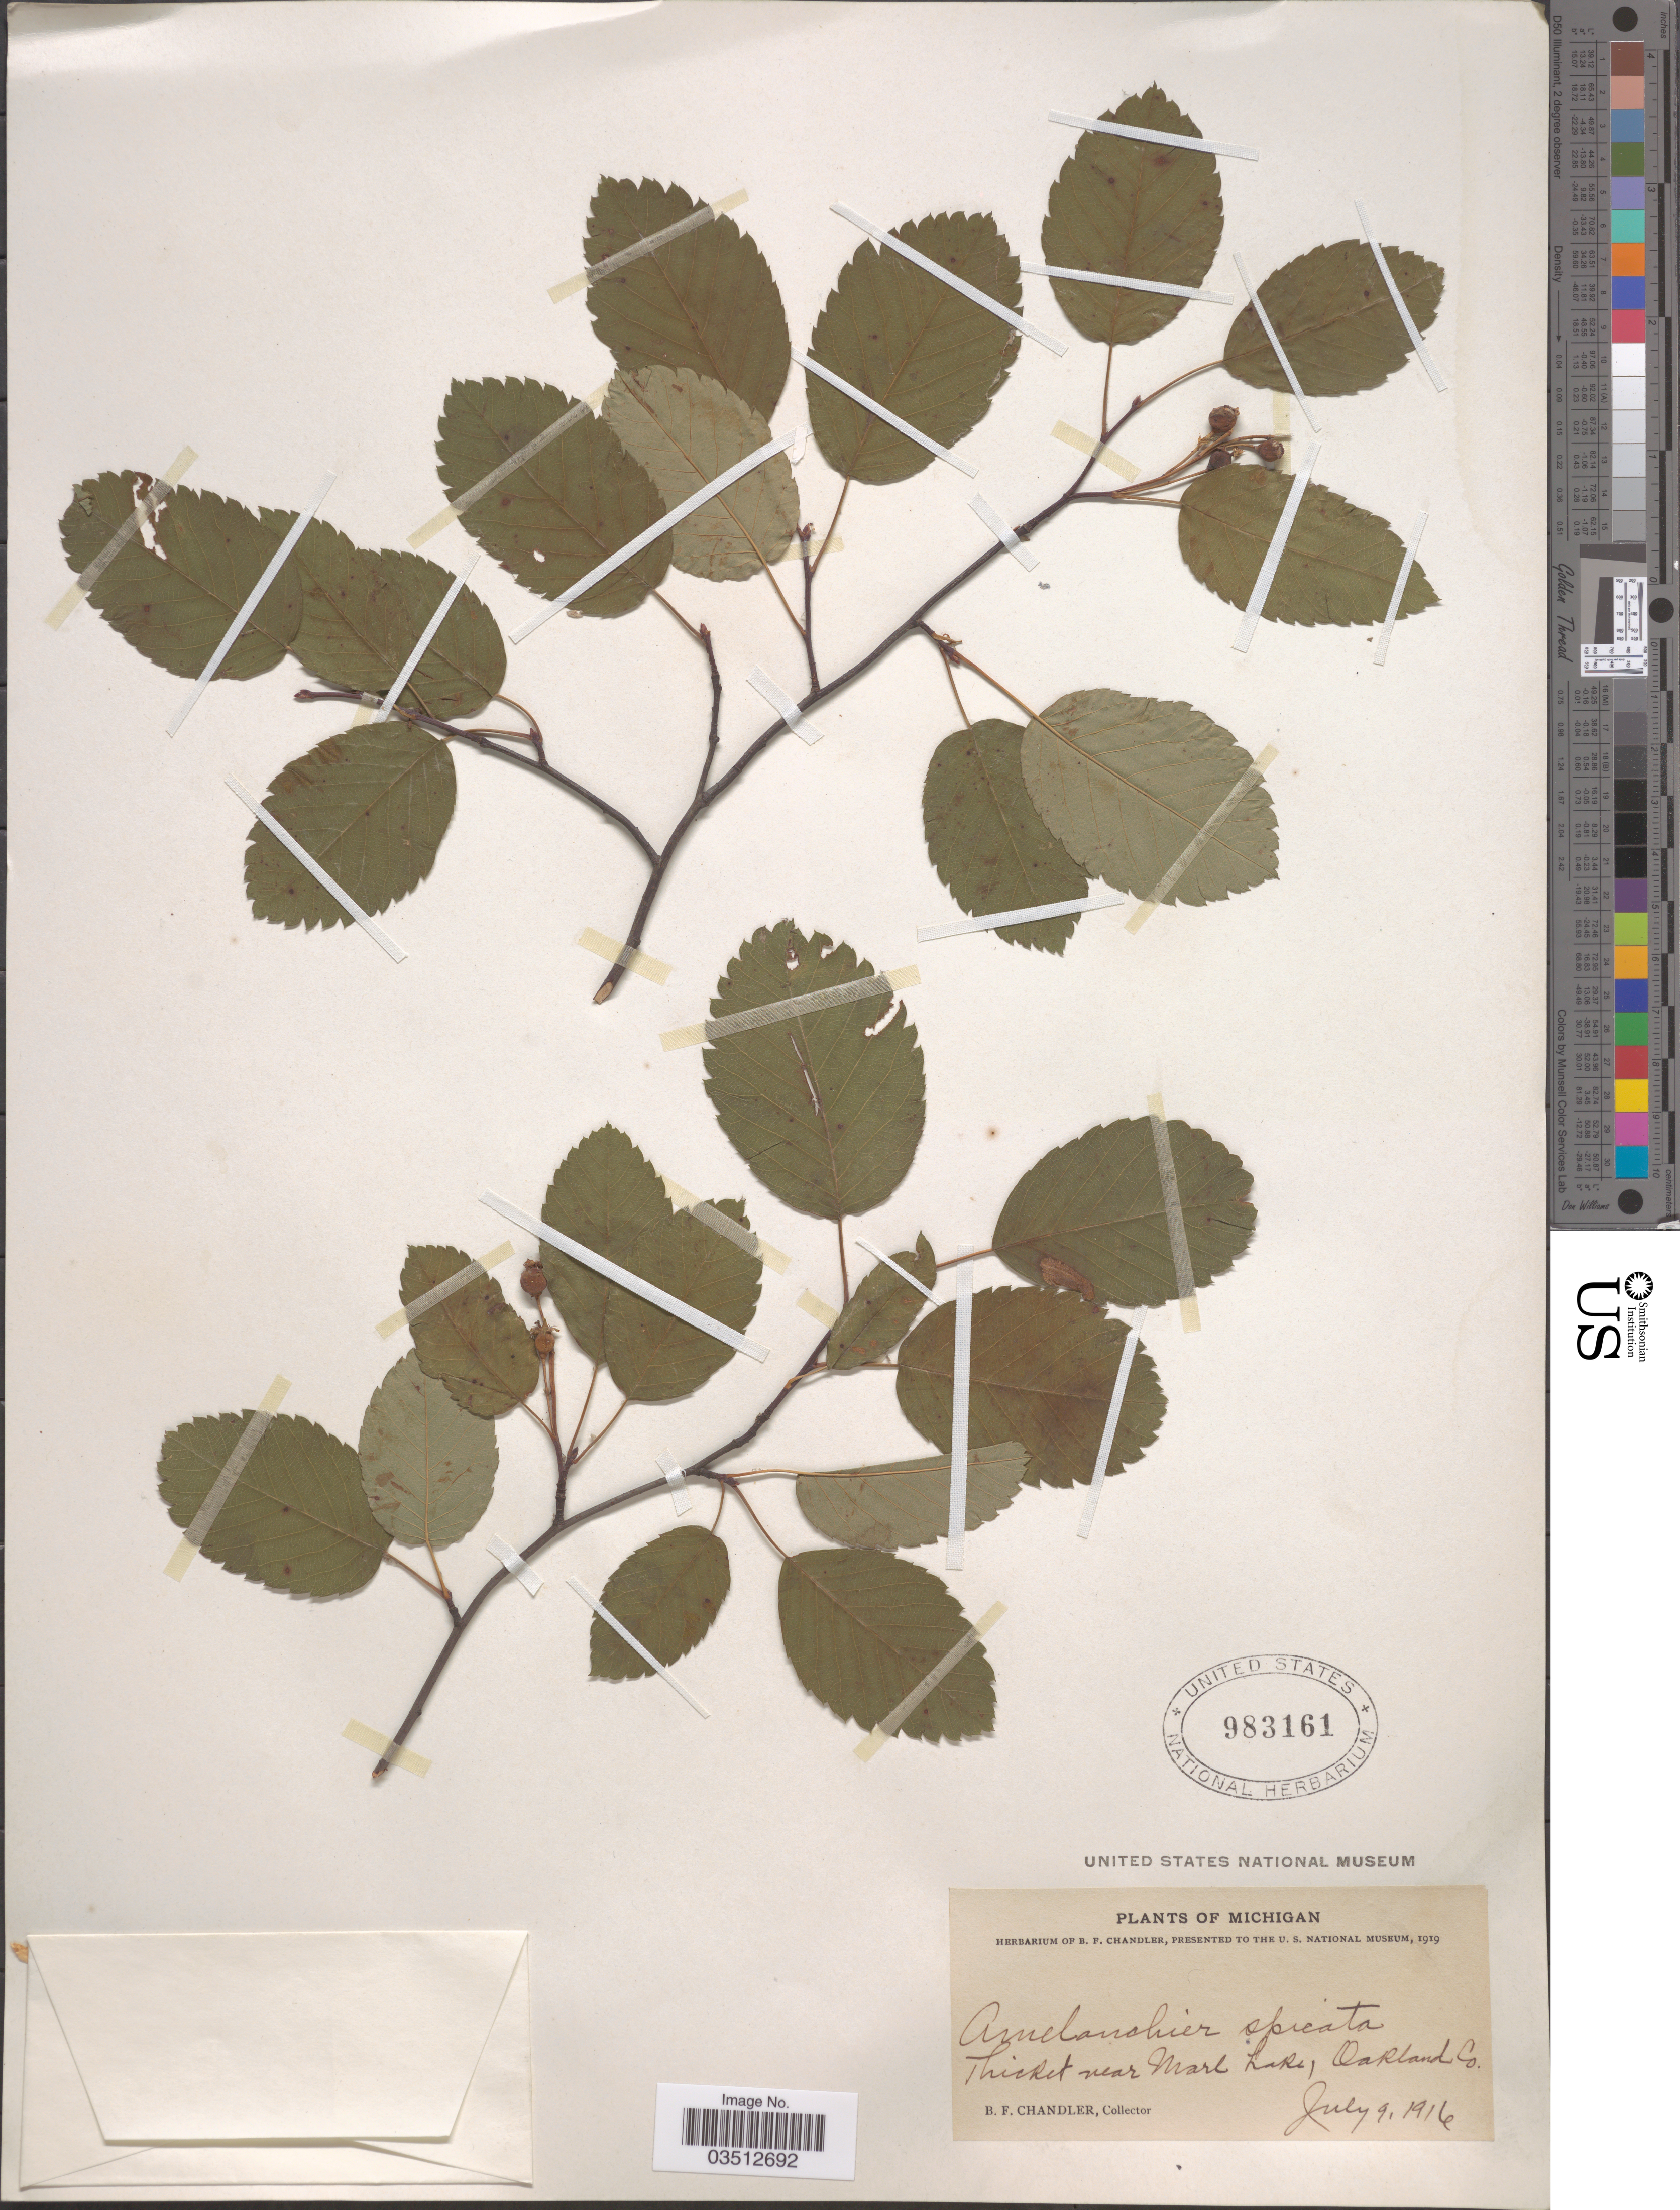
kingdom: Plantae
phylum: Tracheophyta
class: Magnoliopsida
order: Rosales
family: Rosaceae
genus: Amelanchier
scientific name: Amelanchier x spicata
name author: (Lam.) K. Koch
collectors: B. F. Chandler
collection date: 1916-07-09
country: United States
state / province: Michigan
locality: Thicket near Marl Lake, Oakland Co.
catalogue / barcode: US 983161